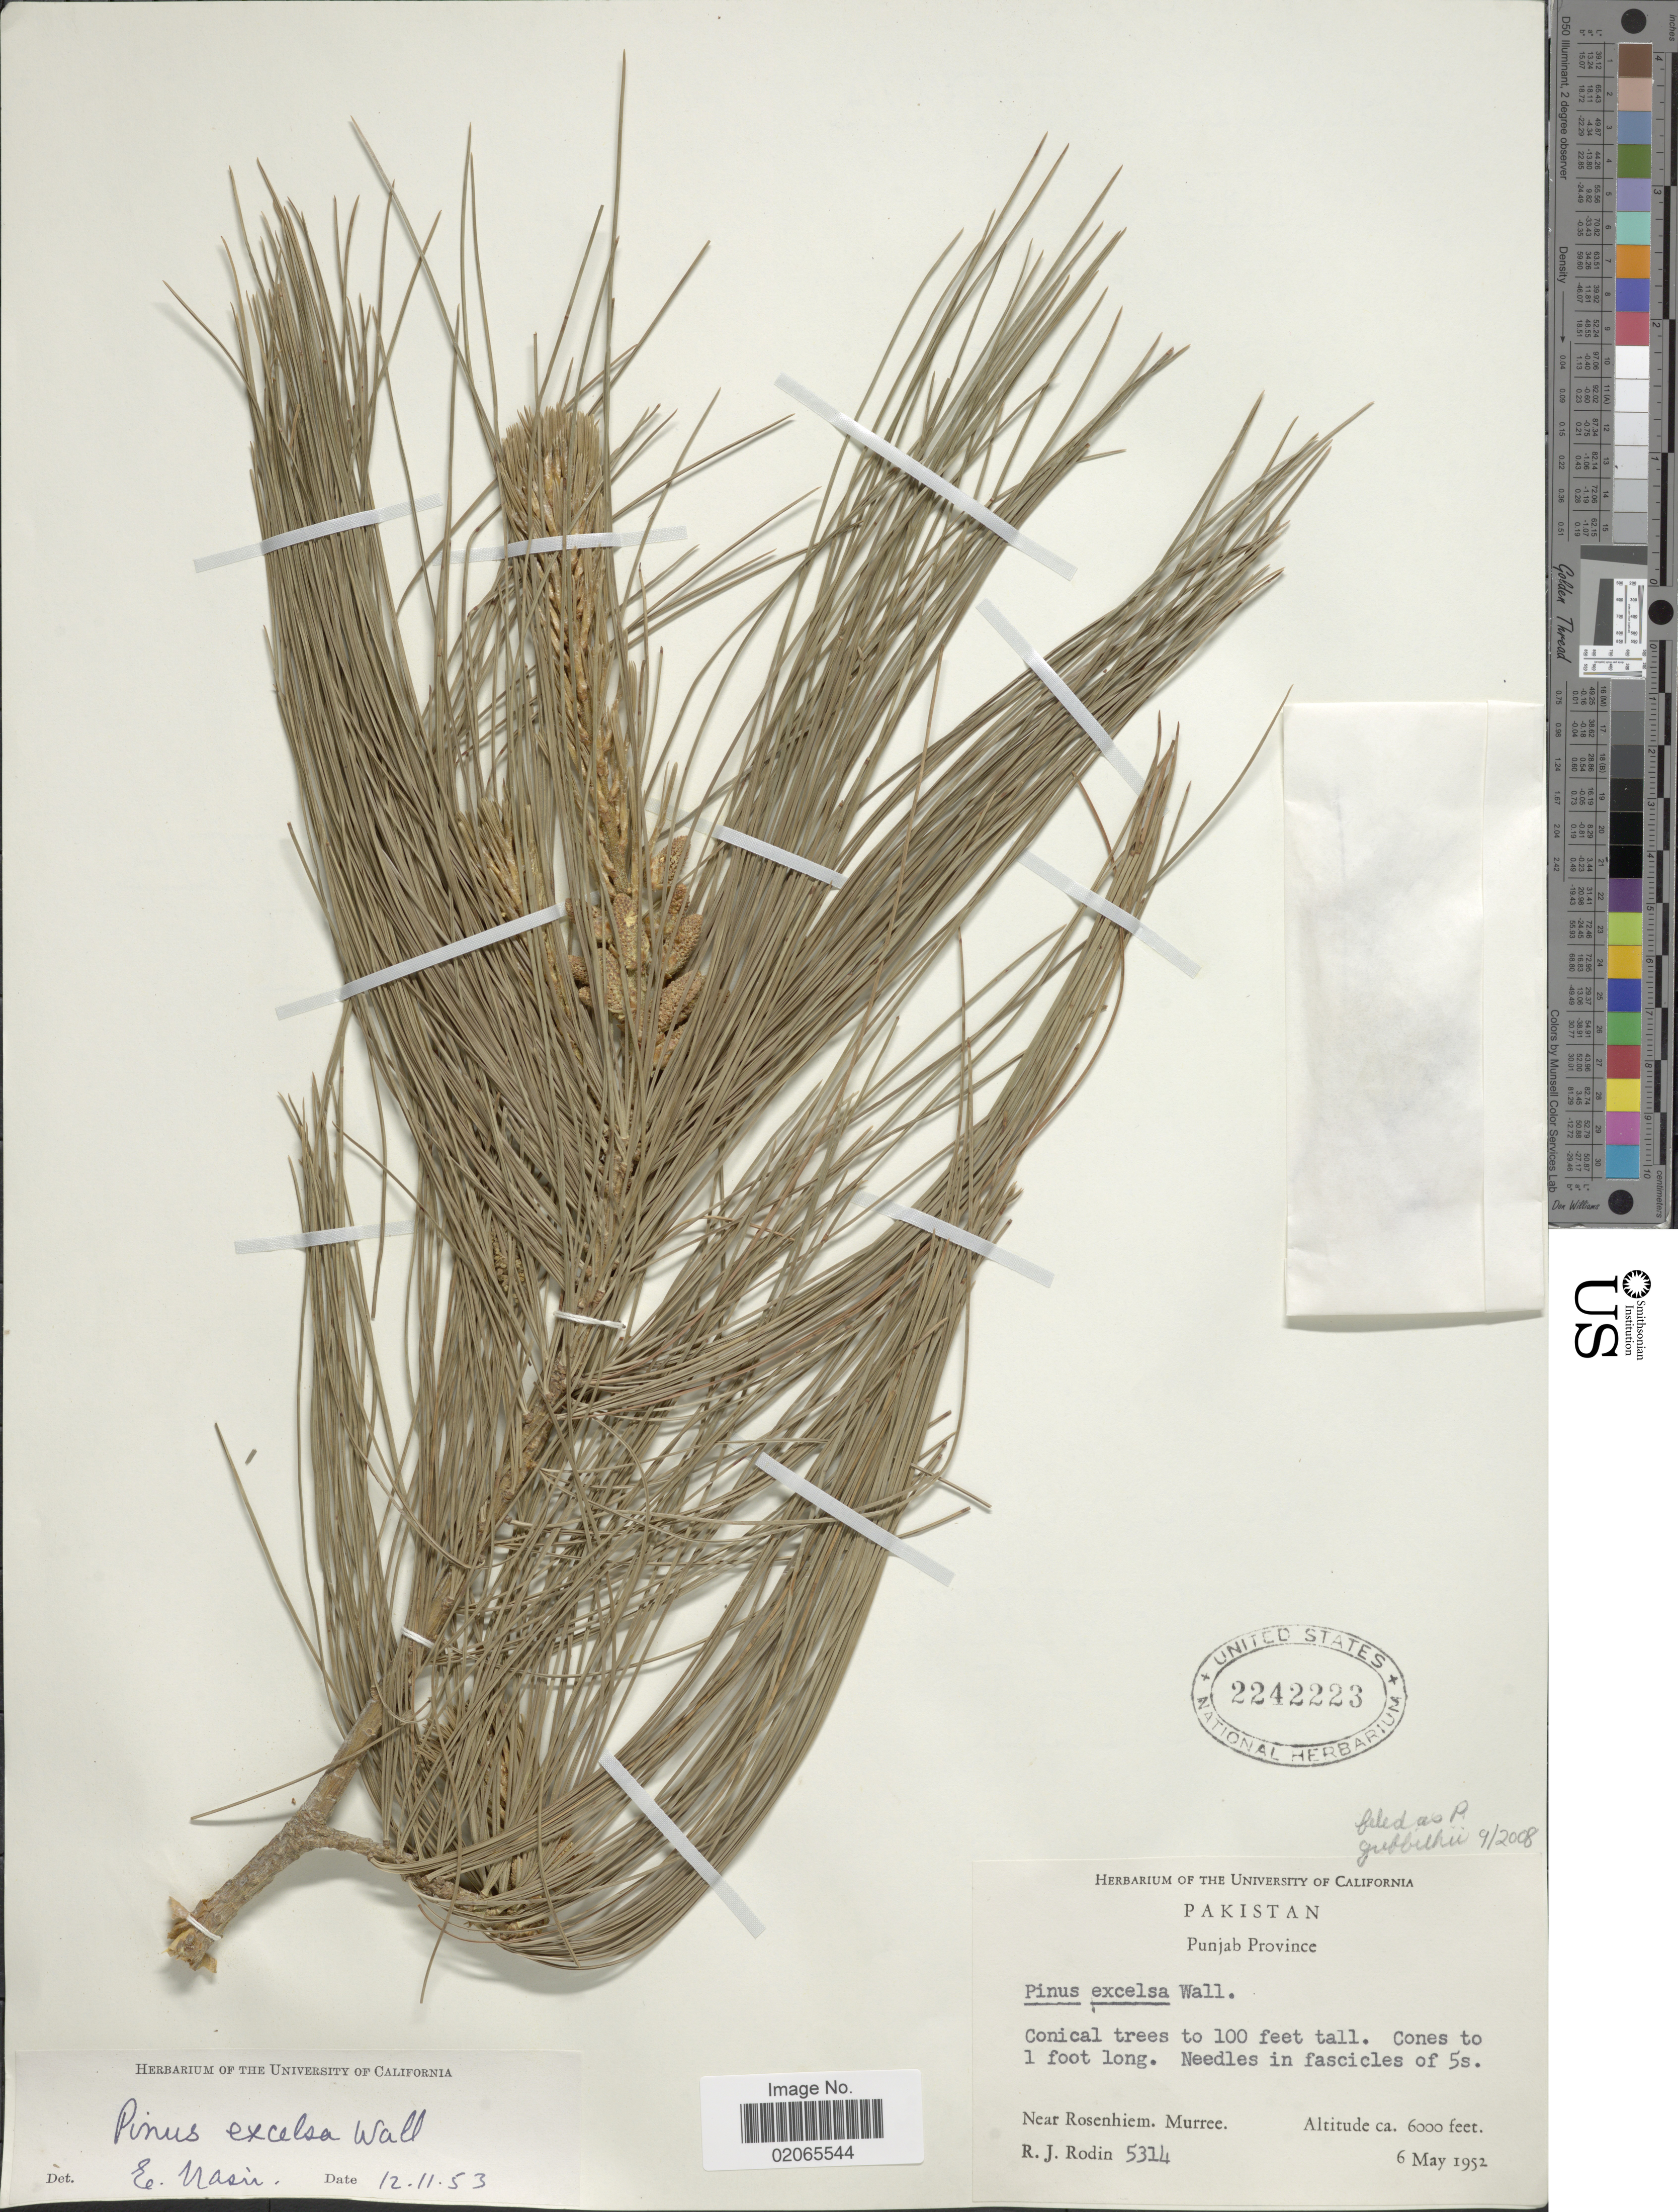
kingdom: Plantae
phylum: Tracheophyta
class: Pinopsida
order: Pinales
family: Pinaceae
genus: Pinus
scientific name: Pinus griffithii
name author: McClell.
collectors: R. J. Rodin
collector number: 5314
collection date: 1952-05-06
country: Pakistan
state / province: Punjab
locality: Near Rosenhiem. Murree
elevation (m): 1829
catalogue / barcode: US 2242223